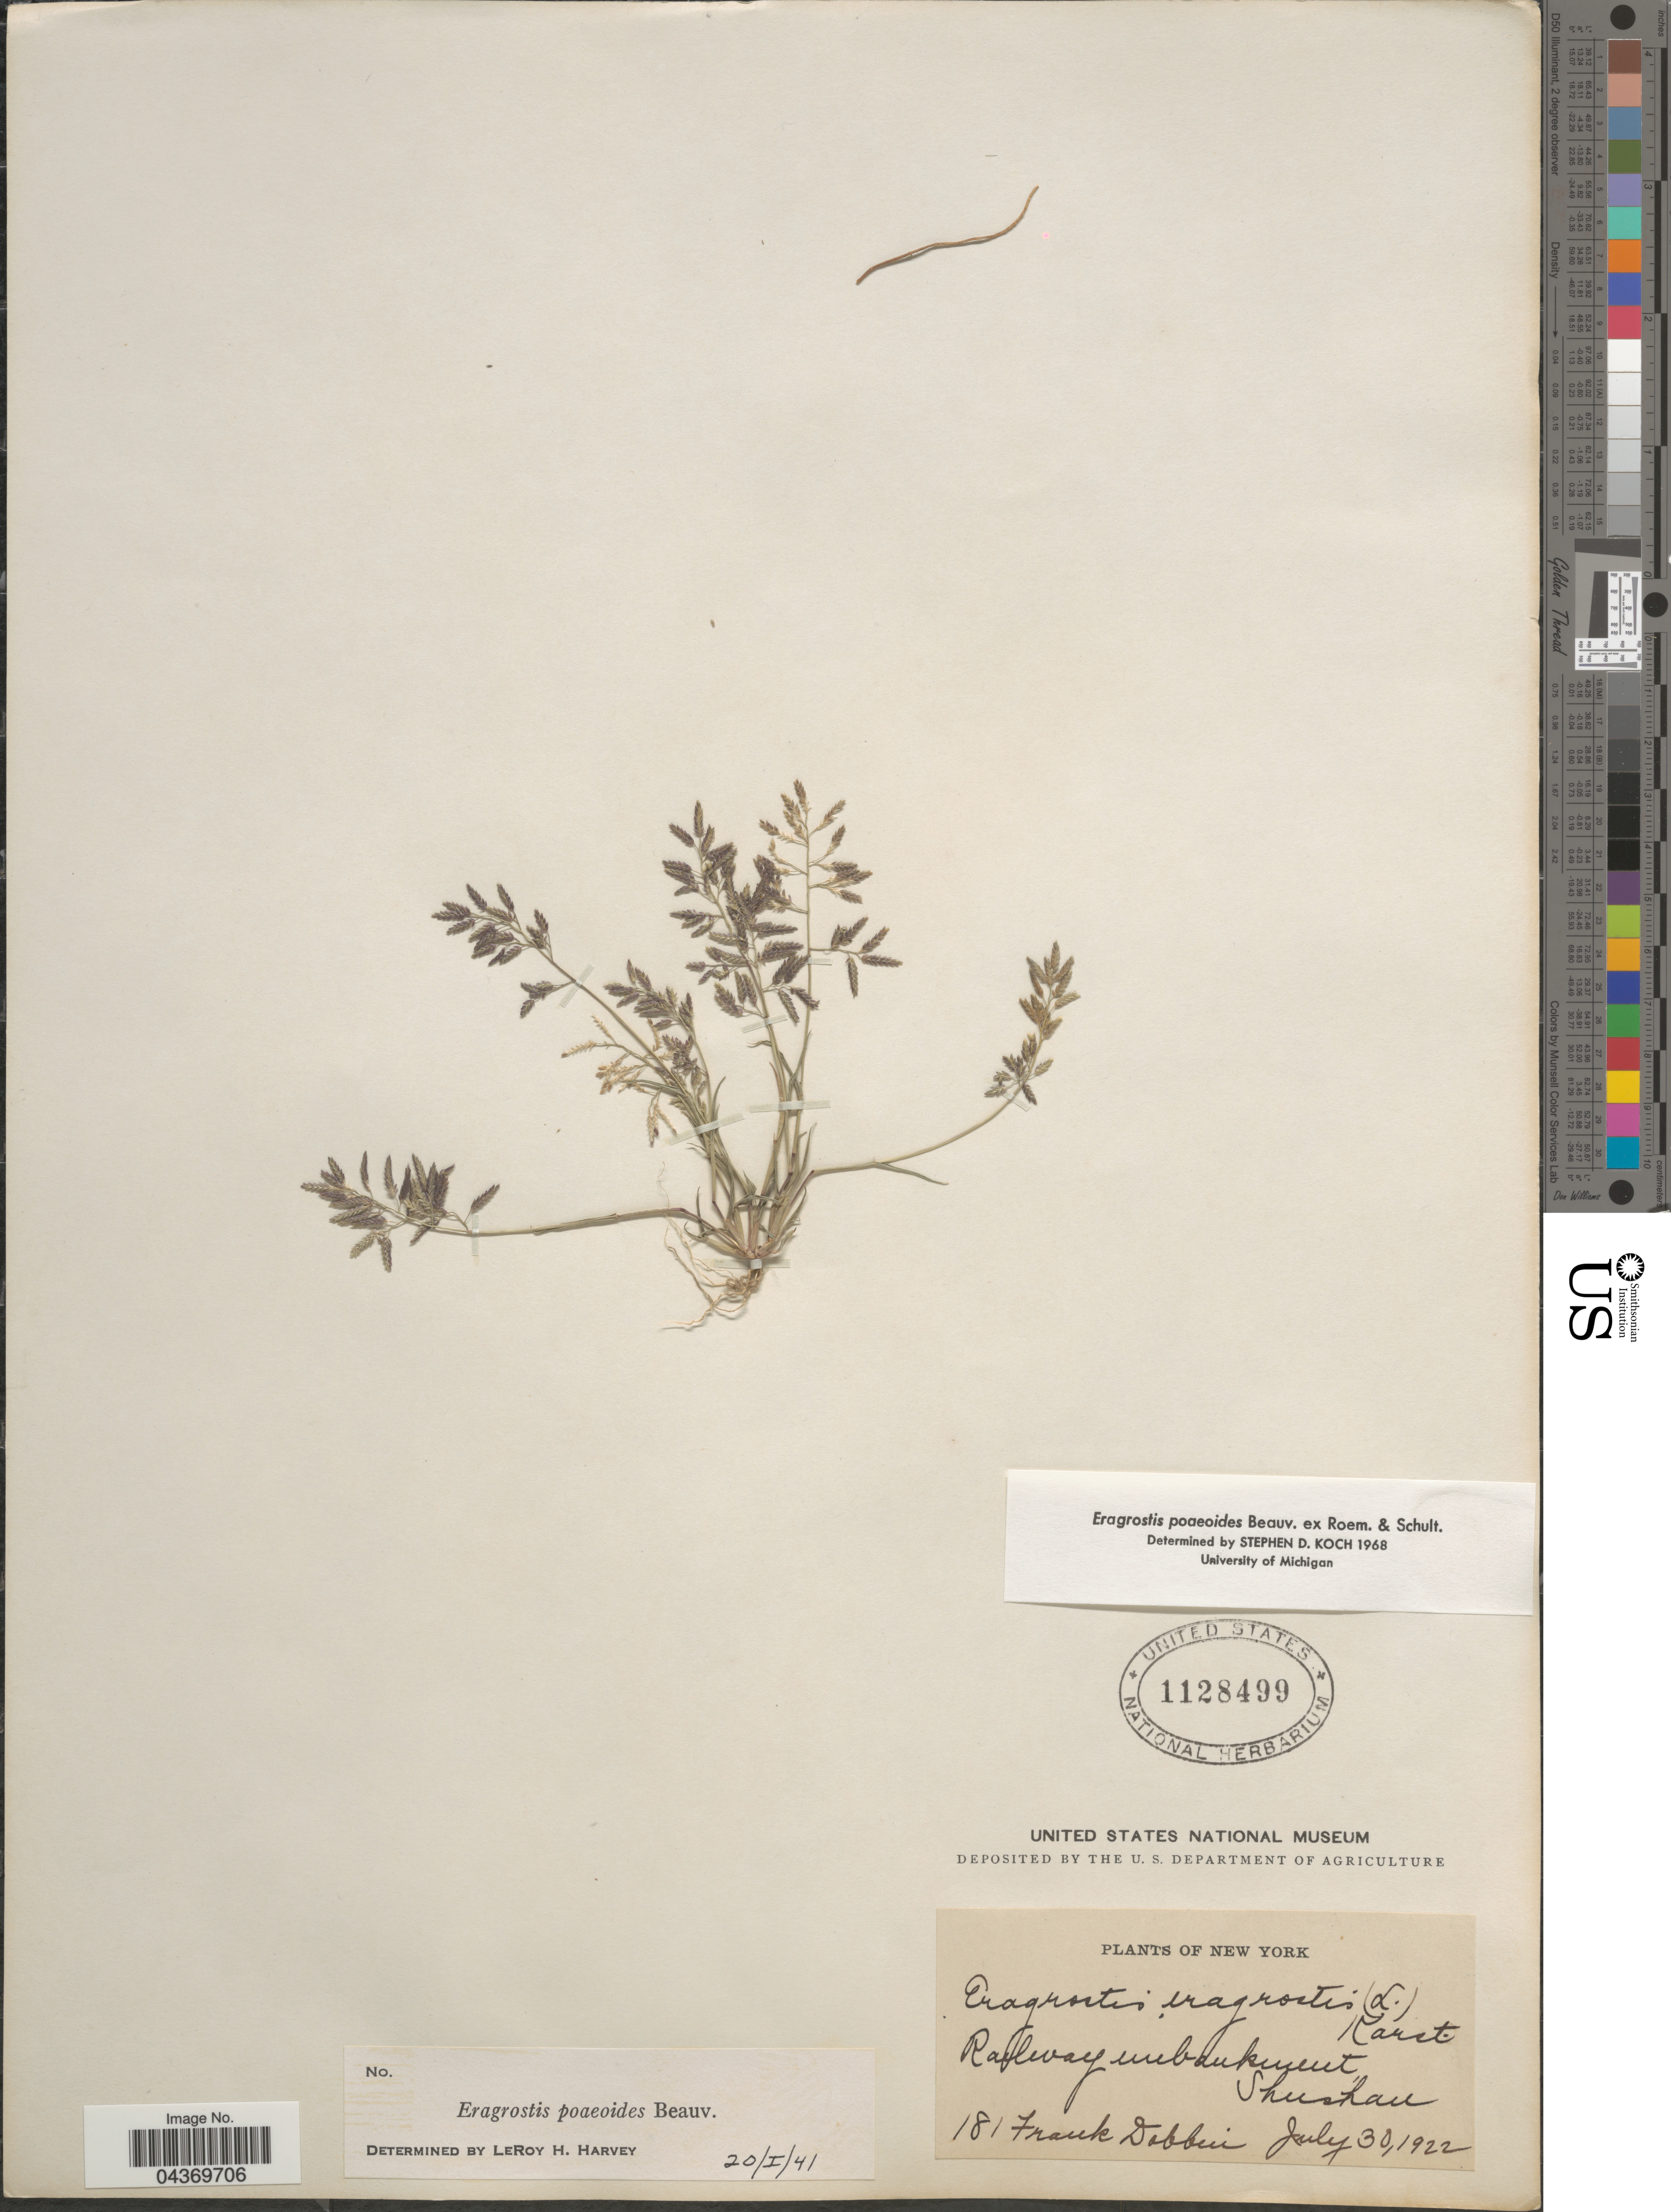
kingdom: Plantae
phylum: Tracheophyta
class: Liliopsida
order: Poales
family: Poaceae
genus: Eragrostis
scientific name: Eragrostis minor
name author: Host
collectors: F. Dobbin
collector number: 181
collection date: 1922-07-30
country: United States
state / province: New York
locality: Railway embankment Shushan.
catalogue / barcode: US 1128499